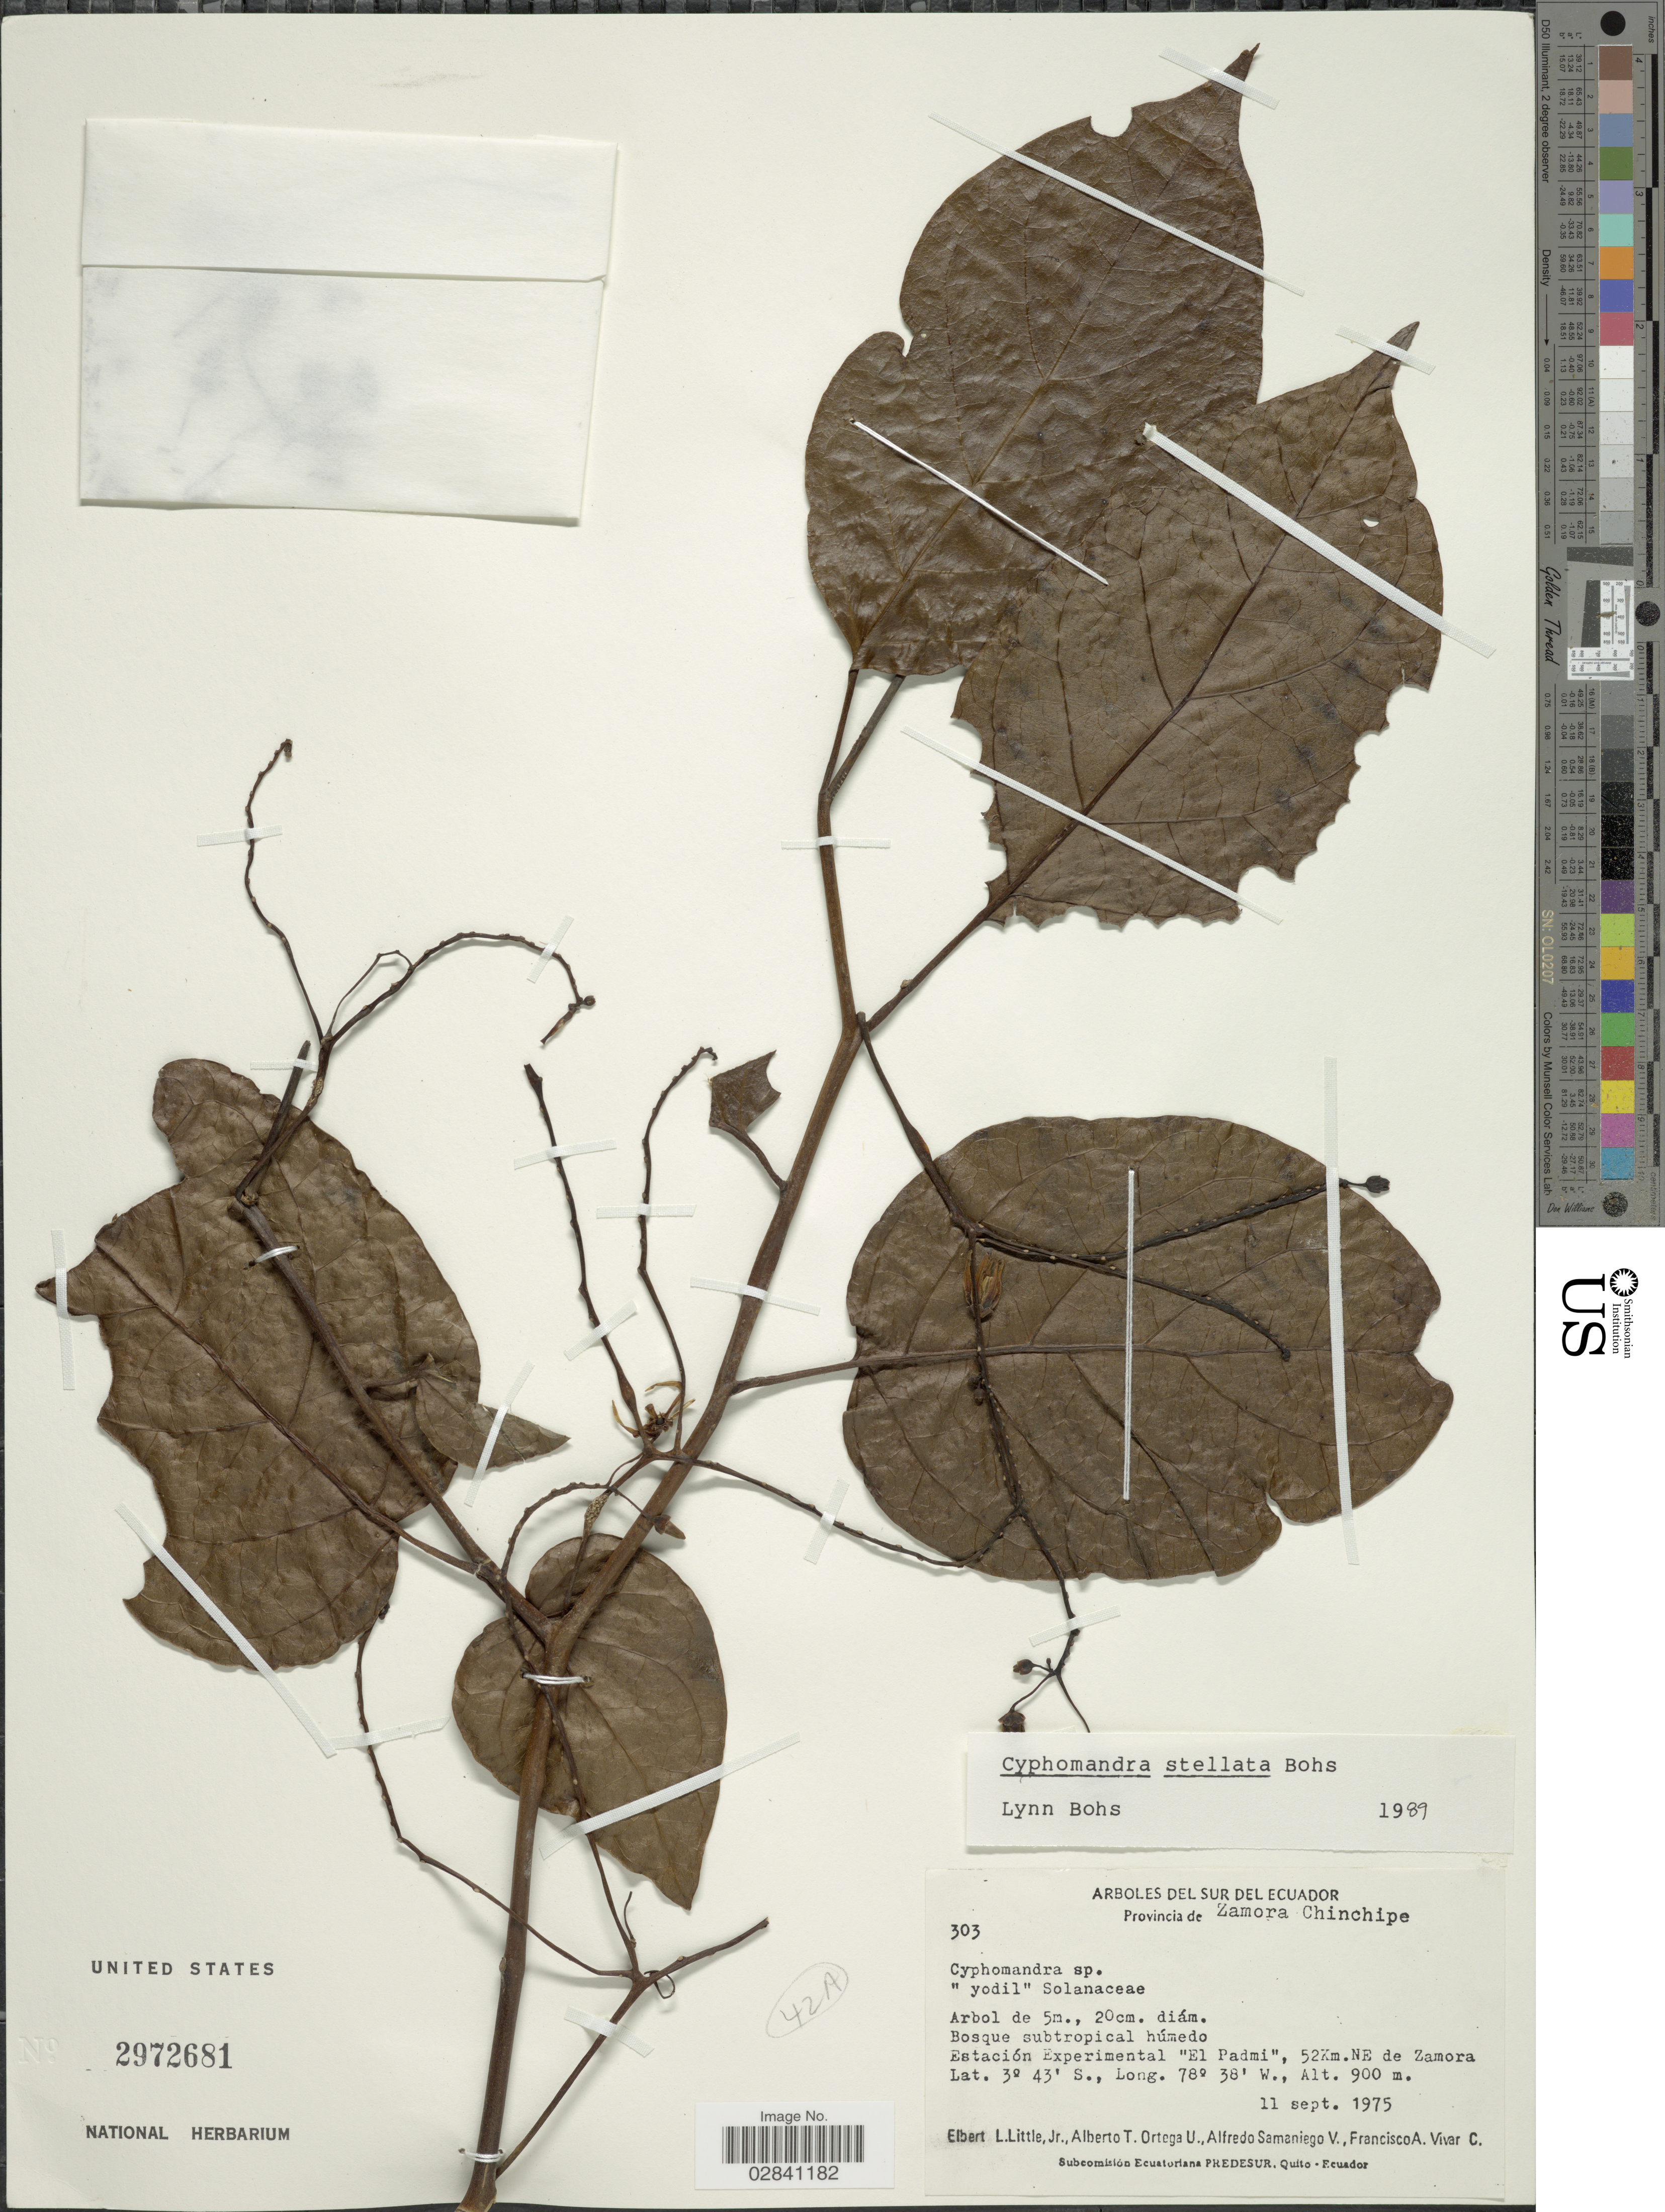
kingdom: Plantae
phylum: Tracheophyta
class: Magnoliopsida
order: Solanales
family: Solanaceae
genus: Cyphomandra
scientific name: Cyphomandra stellata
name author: Bohs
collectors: E. L. Little, A. T. Ortega U., A. V. Samaniego & F. A. Vivar C.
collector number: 303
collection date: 1975-09-11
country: Ecuador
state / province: Zamora-Chinchipe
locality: Provincia de Zamora Chinchipe. Estación Experimental "El Padmi", 52Km. NE de Zamora.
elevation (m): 900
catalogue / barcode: US 2972681